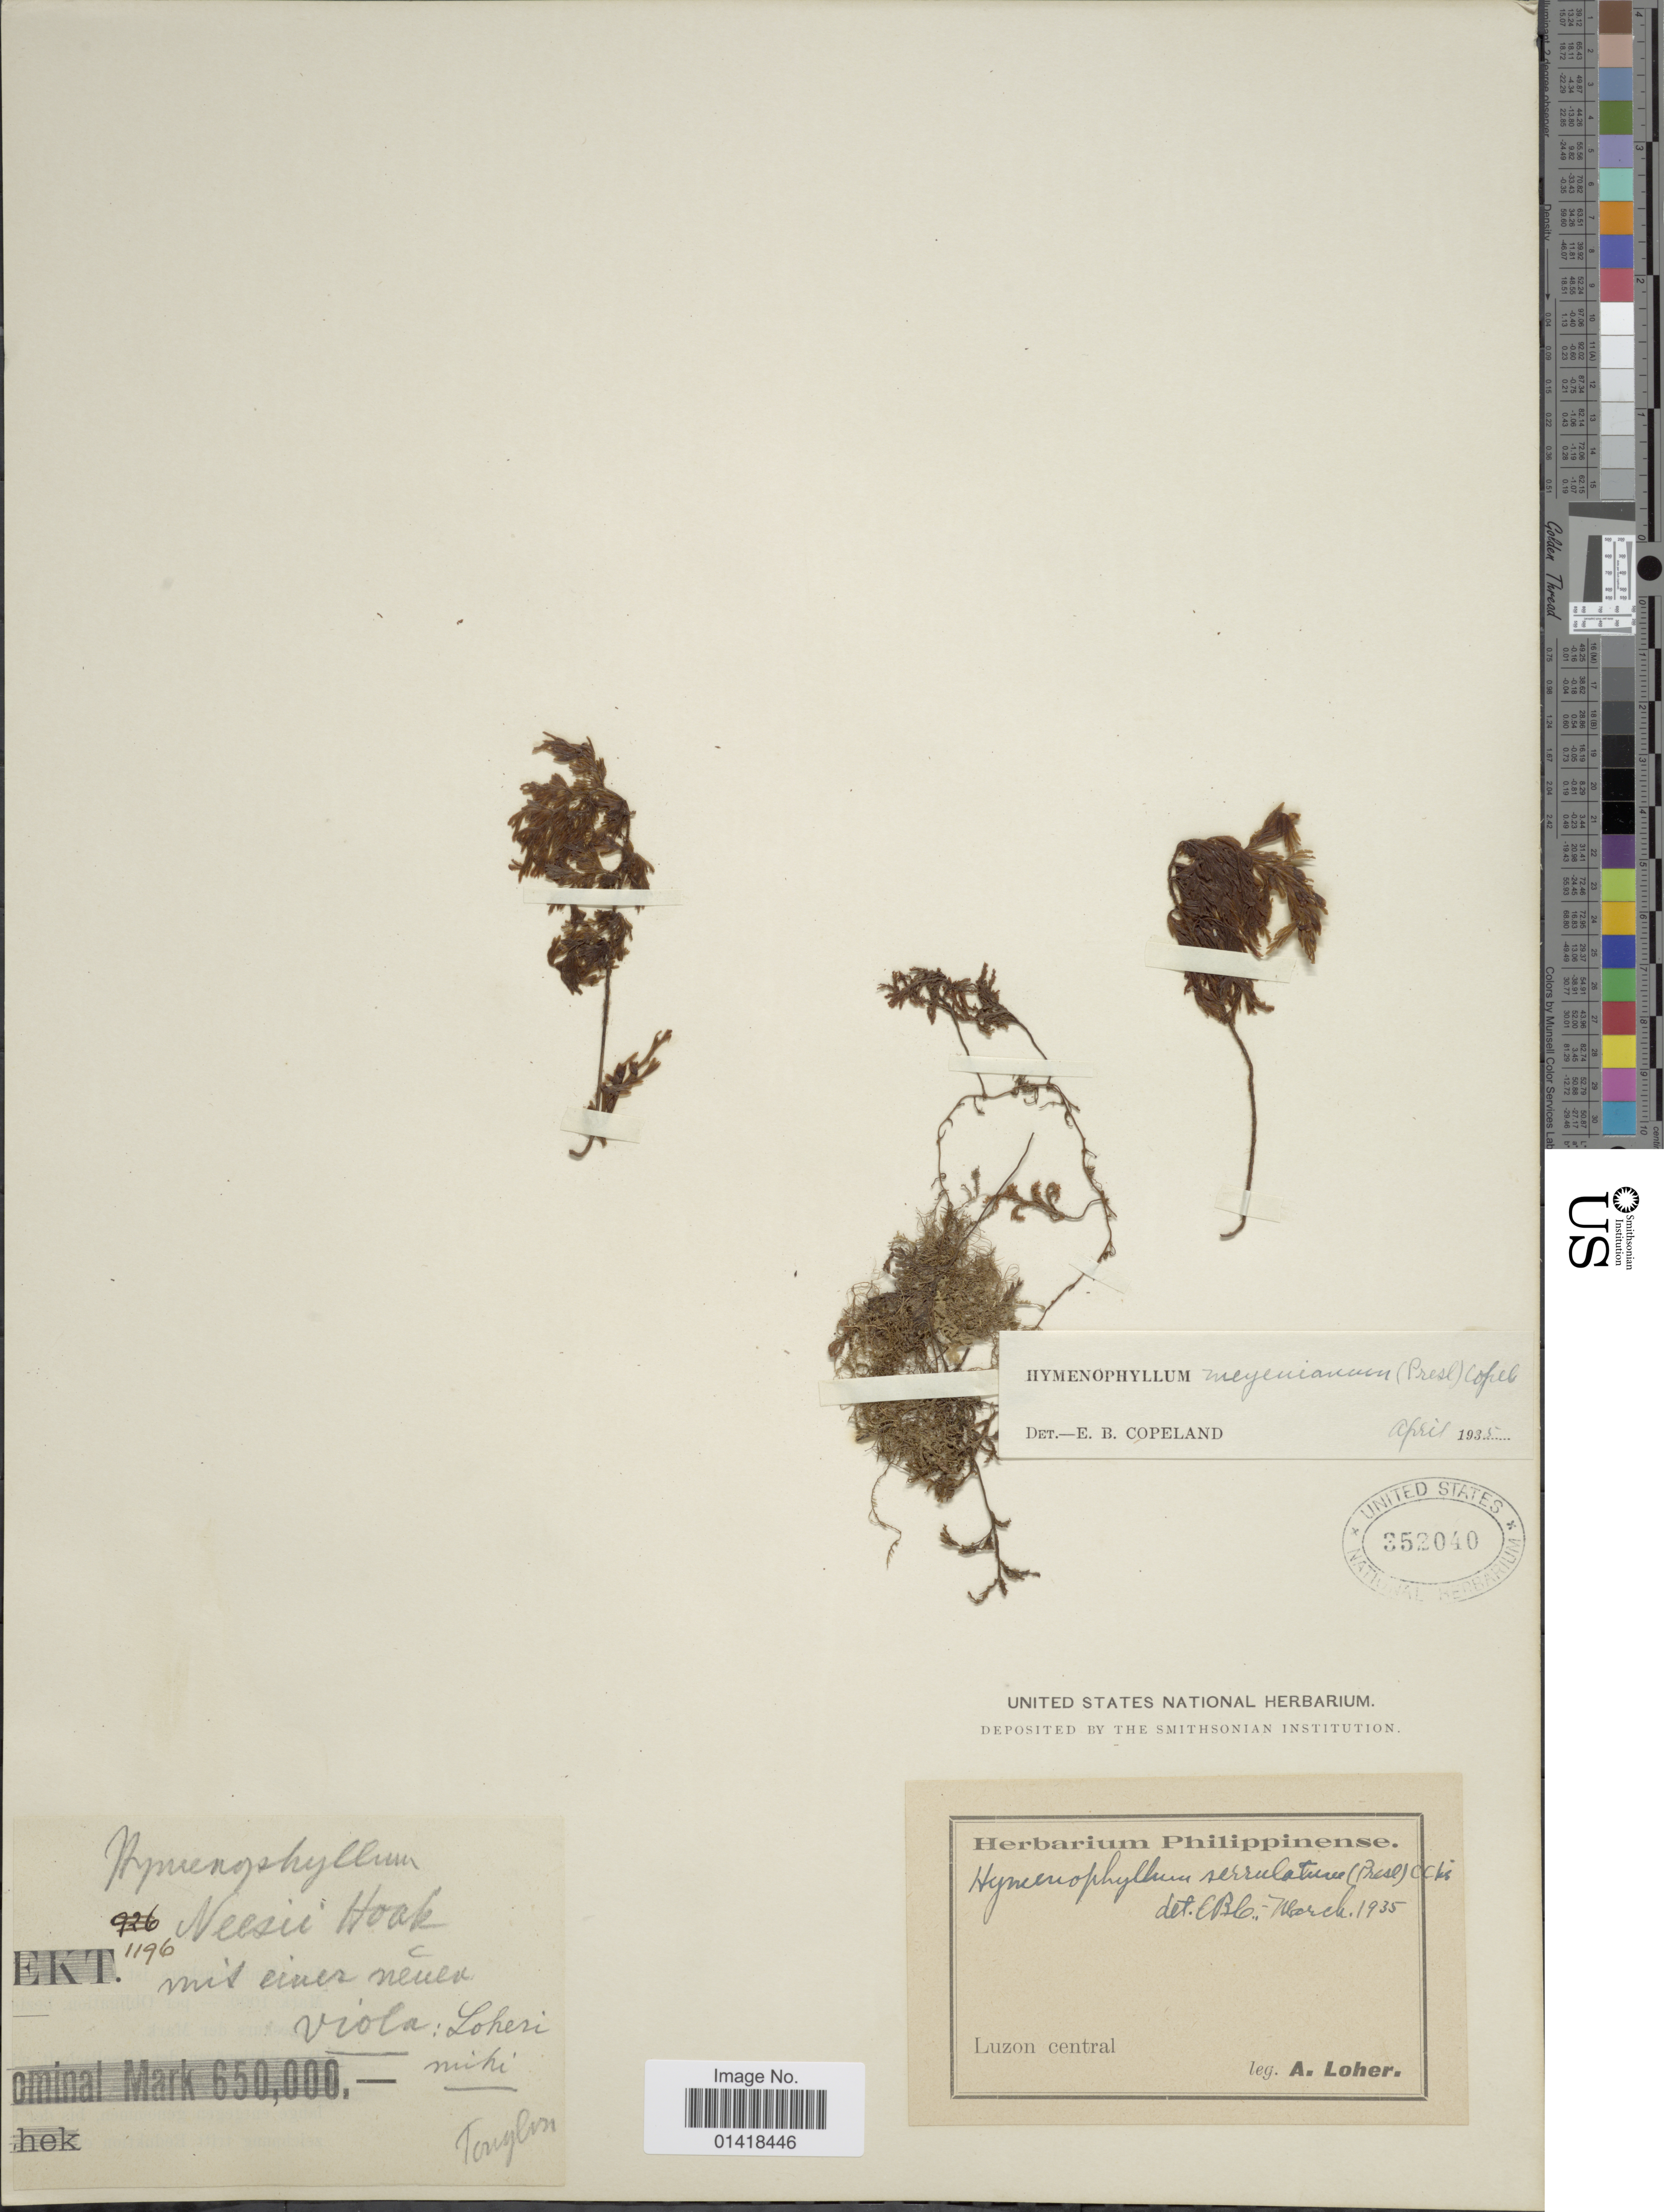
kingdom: Plantae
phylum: Tracheophyta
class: Polypodiopsida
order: Hymenophyllales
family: Hymenophyllaceae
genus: Hymenophyllum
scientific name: Hymenophyllum meyenianum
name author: (C. Presl) Copel.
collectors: A. Loher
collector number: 1196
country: Philippines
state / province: Central Luzon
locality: Viola: Loheri, mihi. Tonglon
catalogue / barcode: US 352040